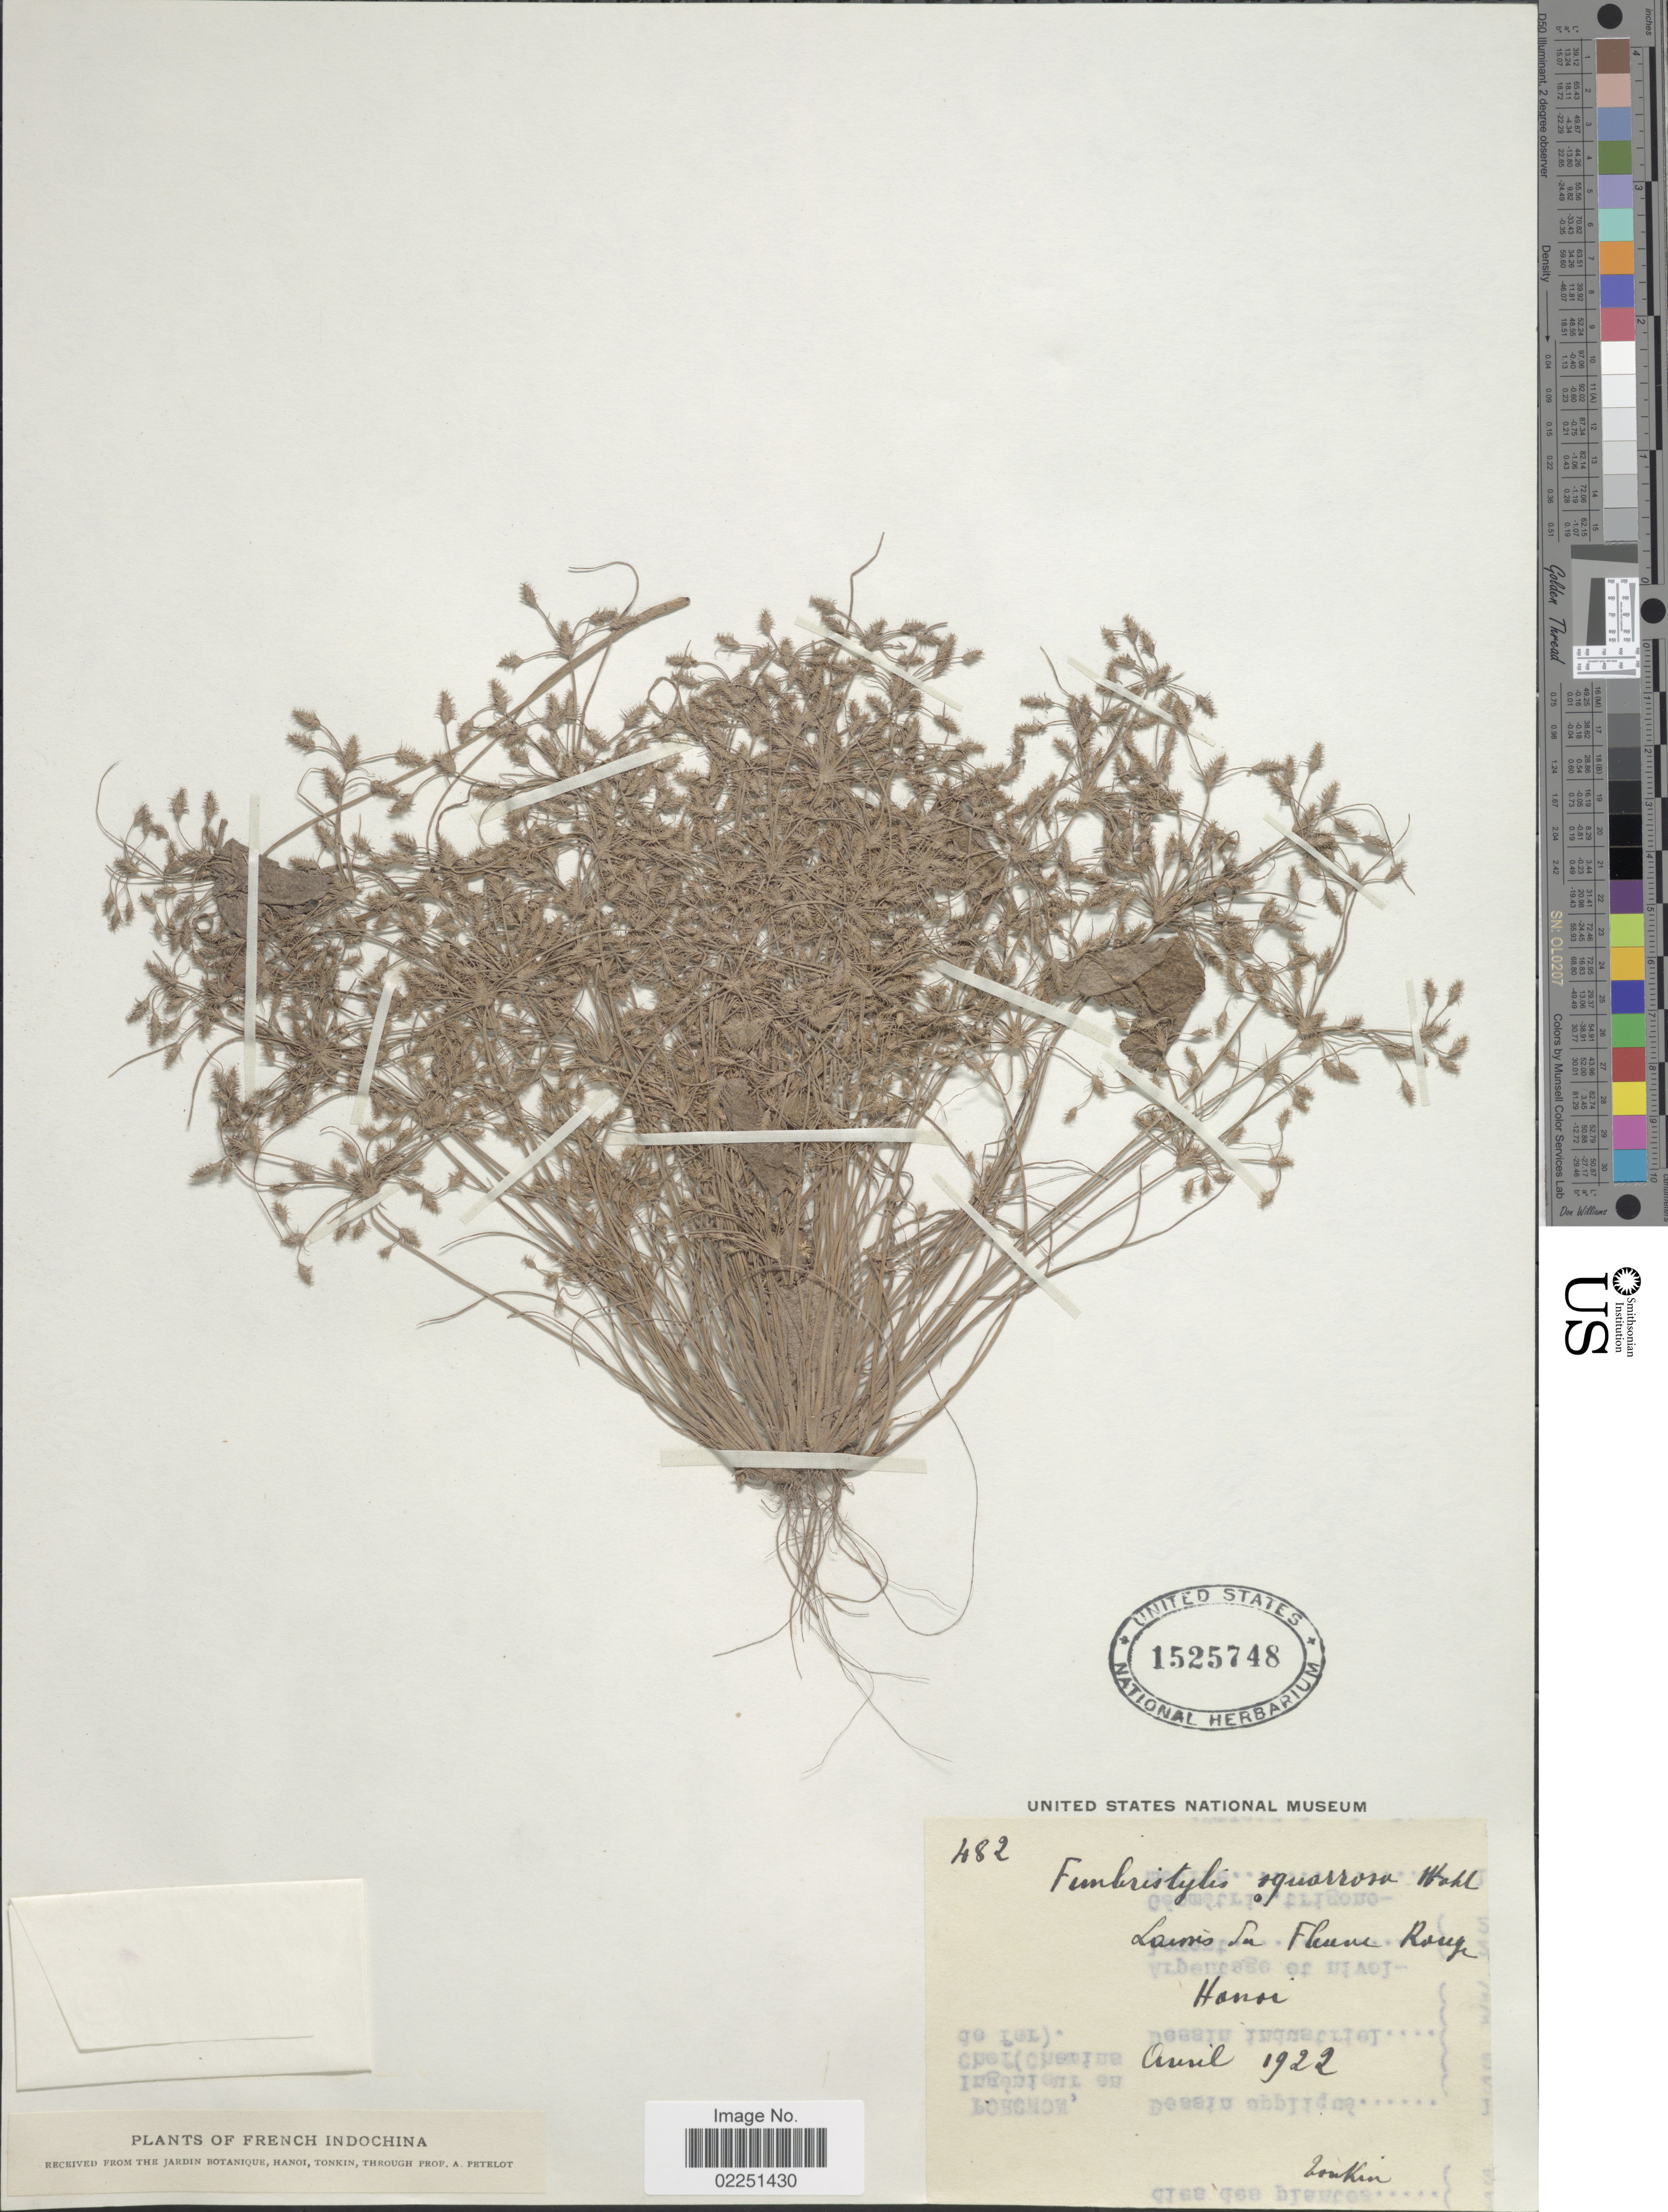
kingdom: Plantae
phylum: Tracheophyta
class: Liliopsida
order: Poales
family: Cyperaceae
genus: Fimbristylis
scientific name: Fimbristylis squarrosa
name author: Vahl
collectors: A. Petelot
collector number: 482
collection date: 1922-04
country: Vietnam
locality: Tonkin. Lainsi du Flume Rouge Hanoi [interpreted]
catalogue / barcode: US 1525748